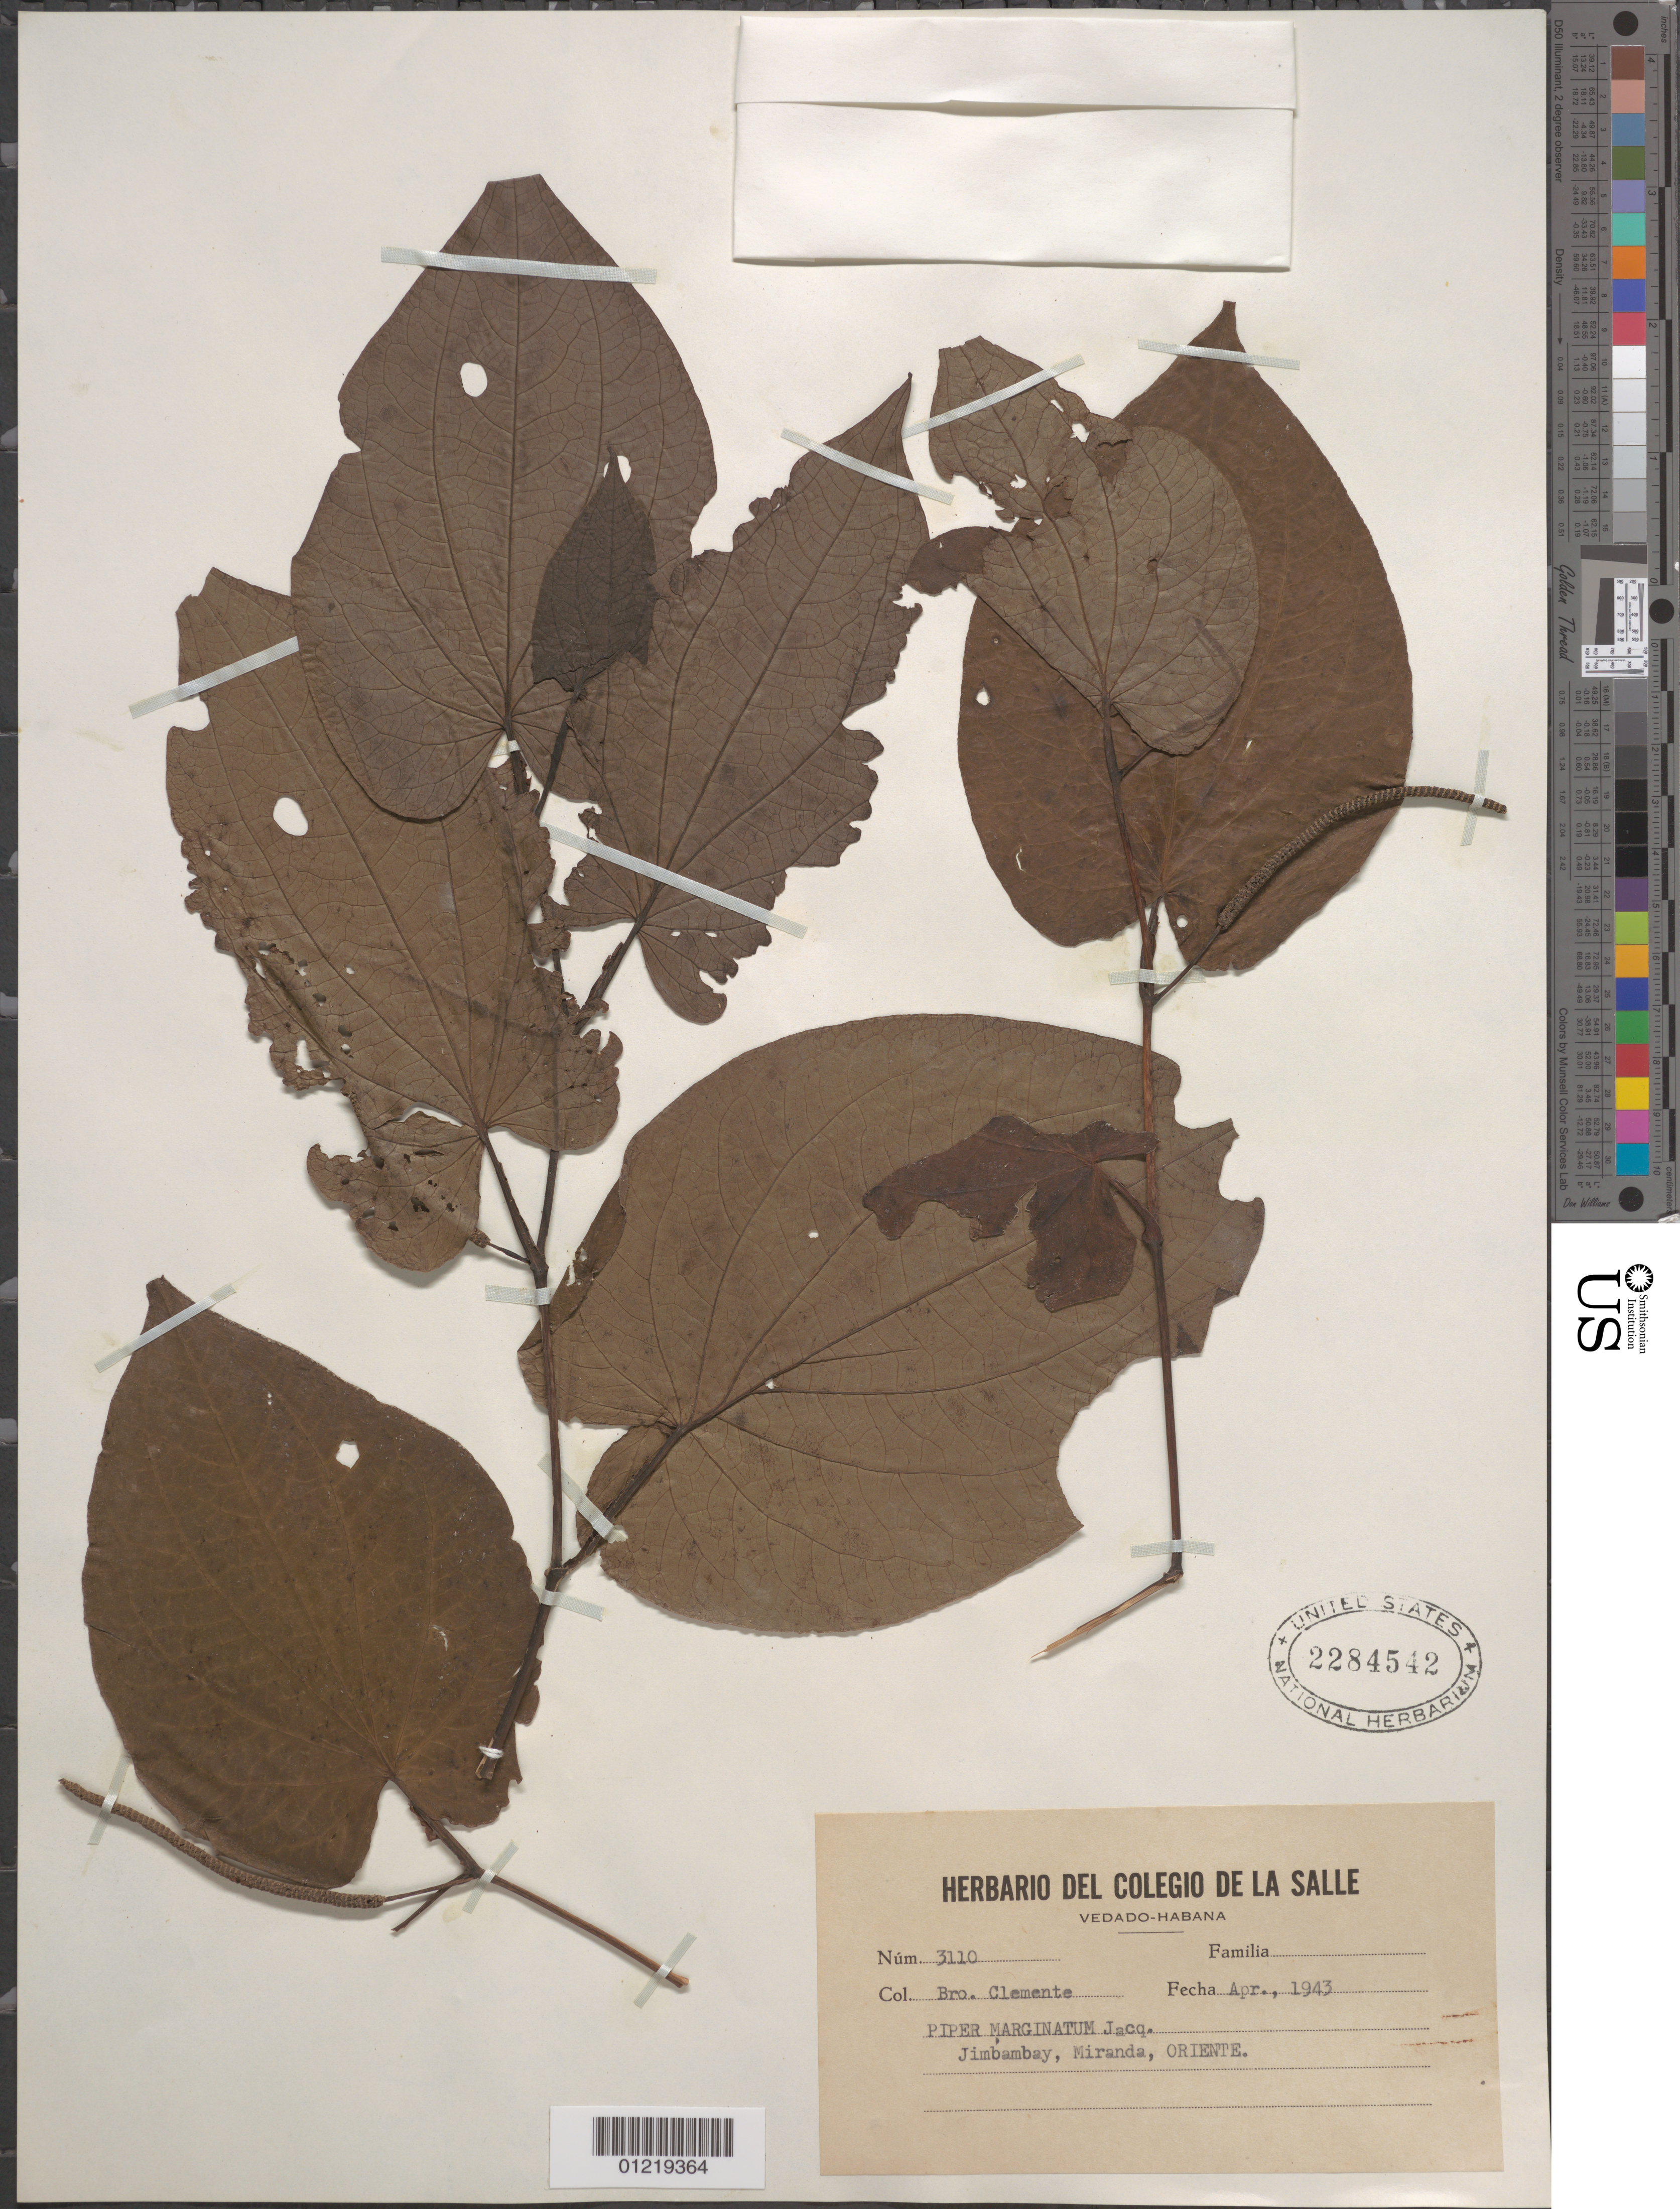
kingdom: Plantae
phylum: Tracheophyta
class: Magnoliopsida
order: Piperales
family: Piperaceae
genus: Piper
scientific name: Piper marginatum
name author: Jacq.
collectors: Bro. Clemente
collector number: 3110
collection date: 1943-04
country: Cuba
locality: Prov. Oriente, Jimbambay, Miranda.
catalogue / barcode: US 2284542